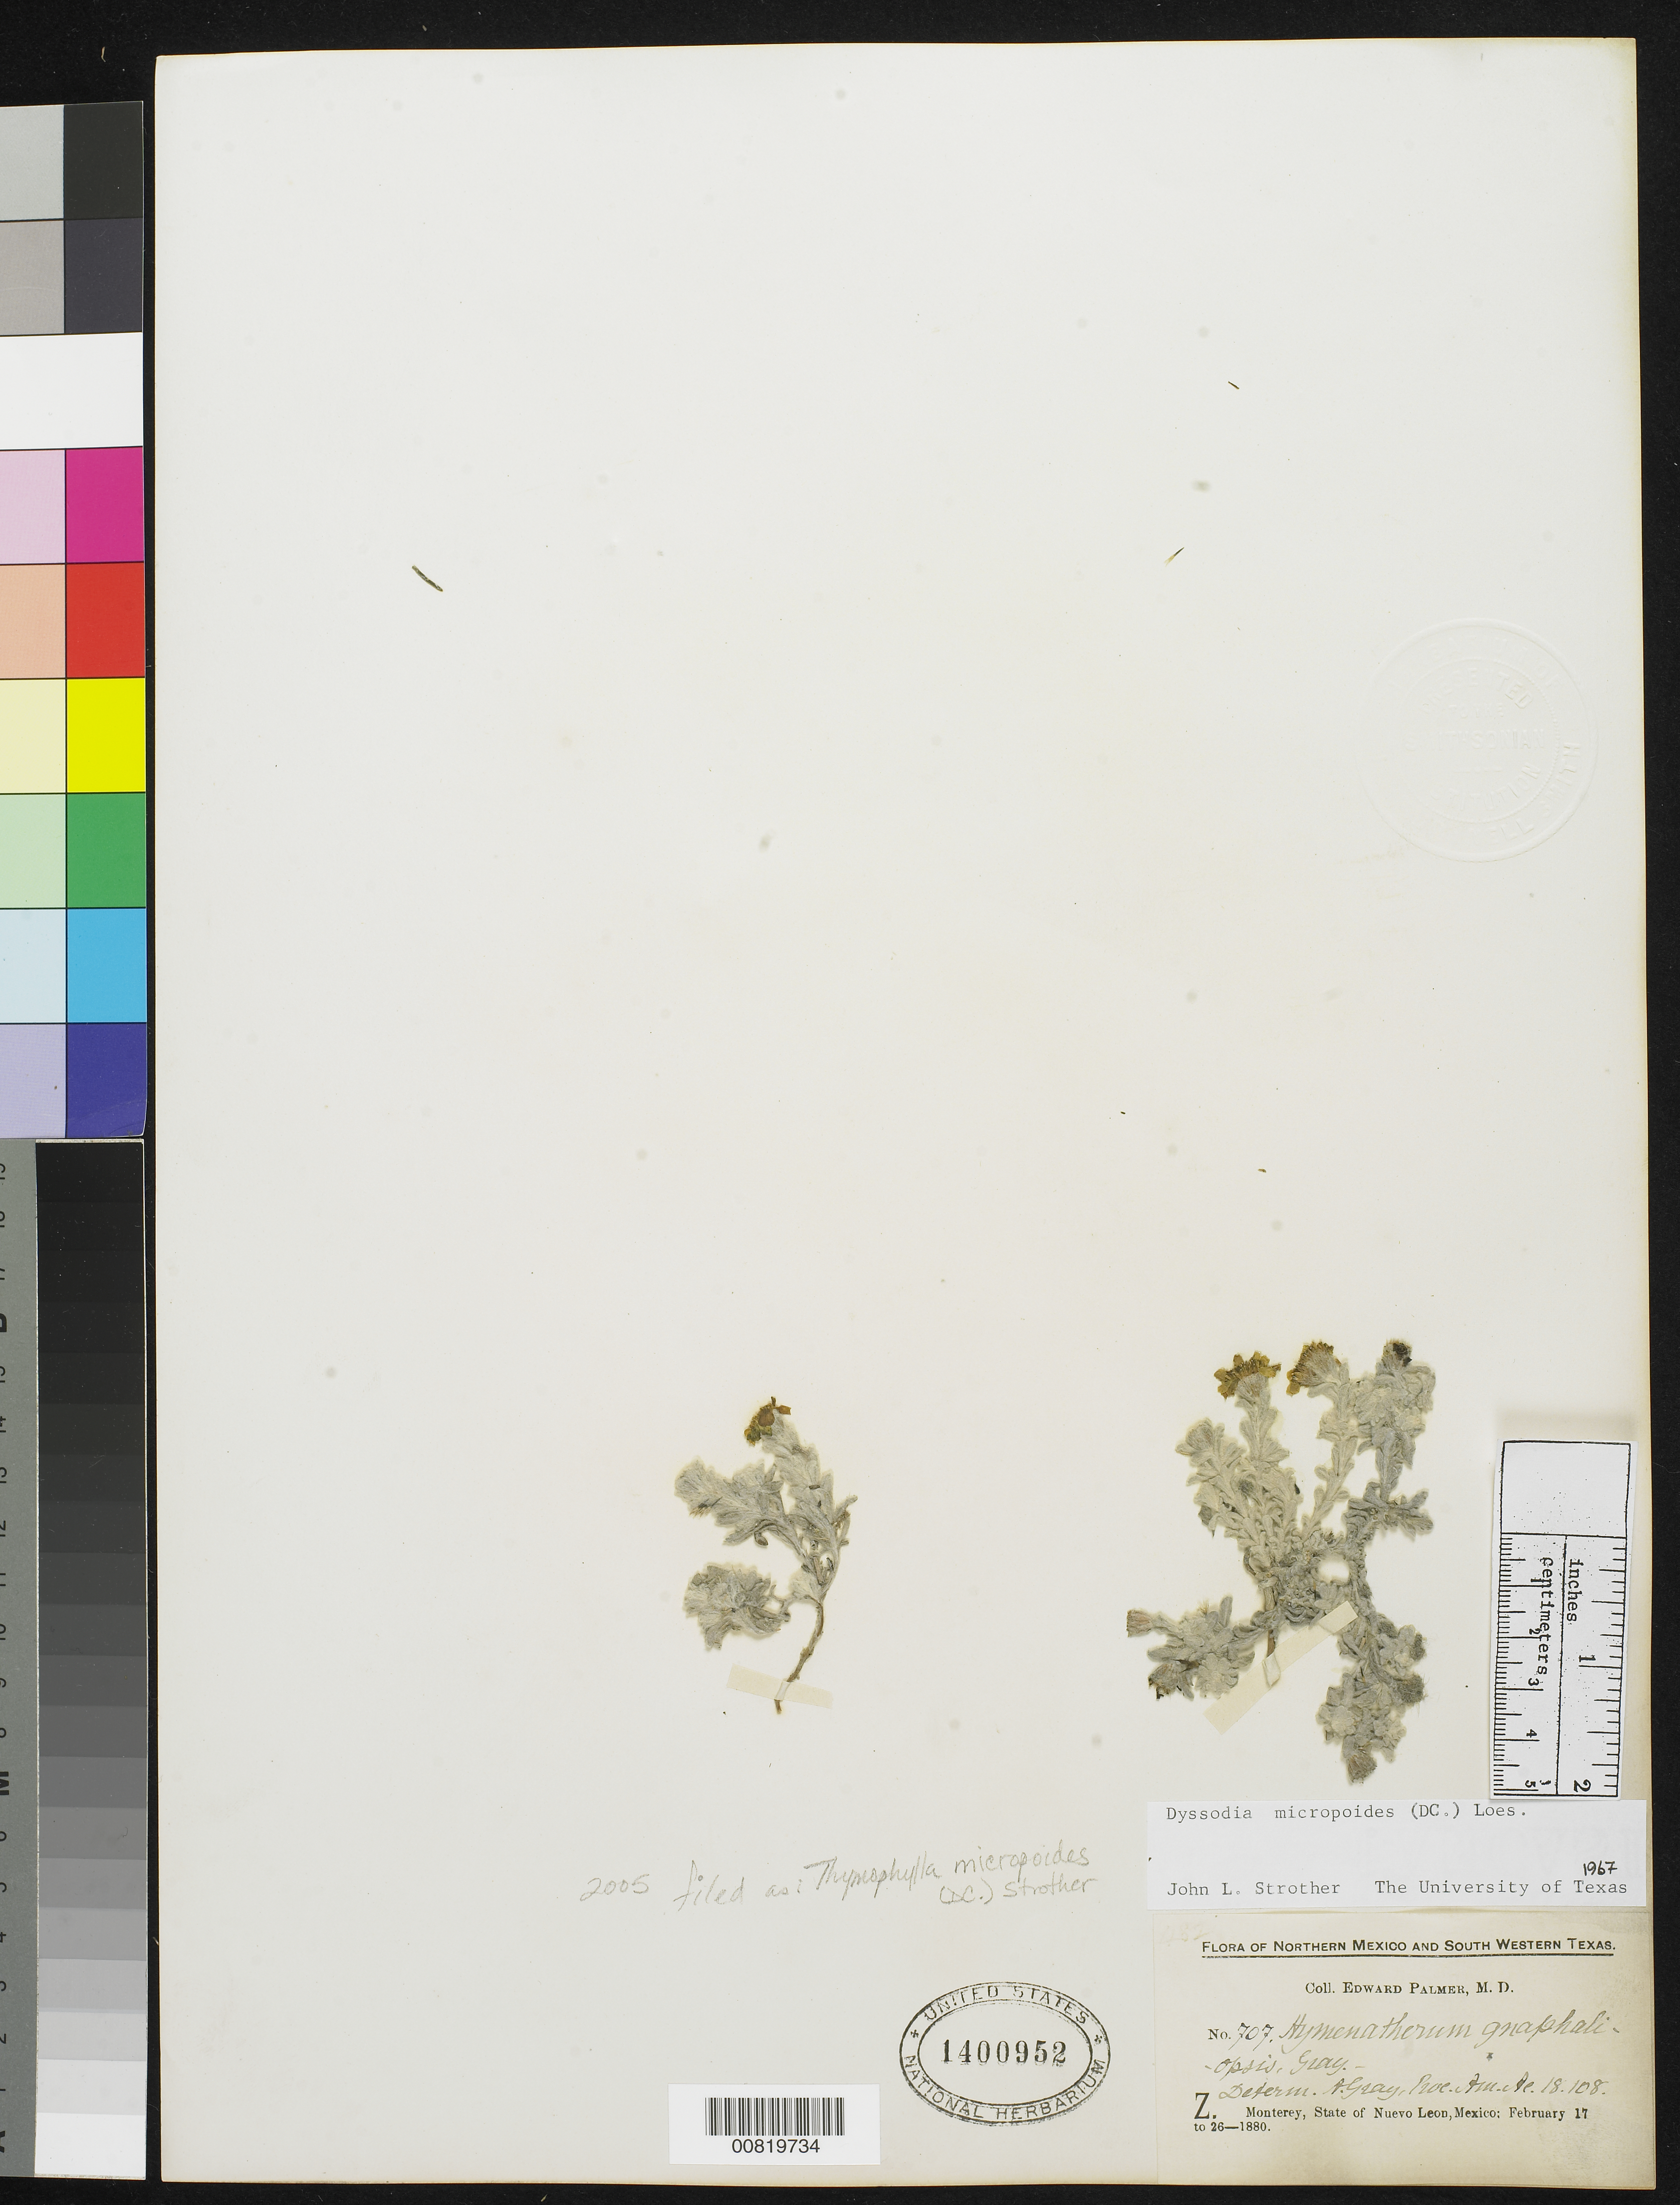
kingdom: Plantae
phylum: Tracheophyta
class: Magnoliopsida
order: Asterales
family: Asteraceae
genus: Thymophylla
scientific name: Thymophylla micropoides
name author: (DC.) Strother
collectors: E. Palmer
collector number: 707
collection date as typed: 17 Feb 1880 to 26 Feb 1880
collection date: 1880-02-17/1880-02-26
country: Mexico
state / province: Nuevo León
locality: Z. Monterrey, Nuevo León.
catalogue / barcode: US 1400952